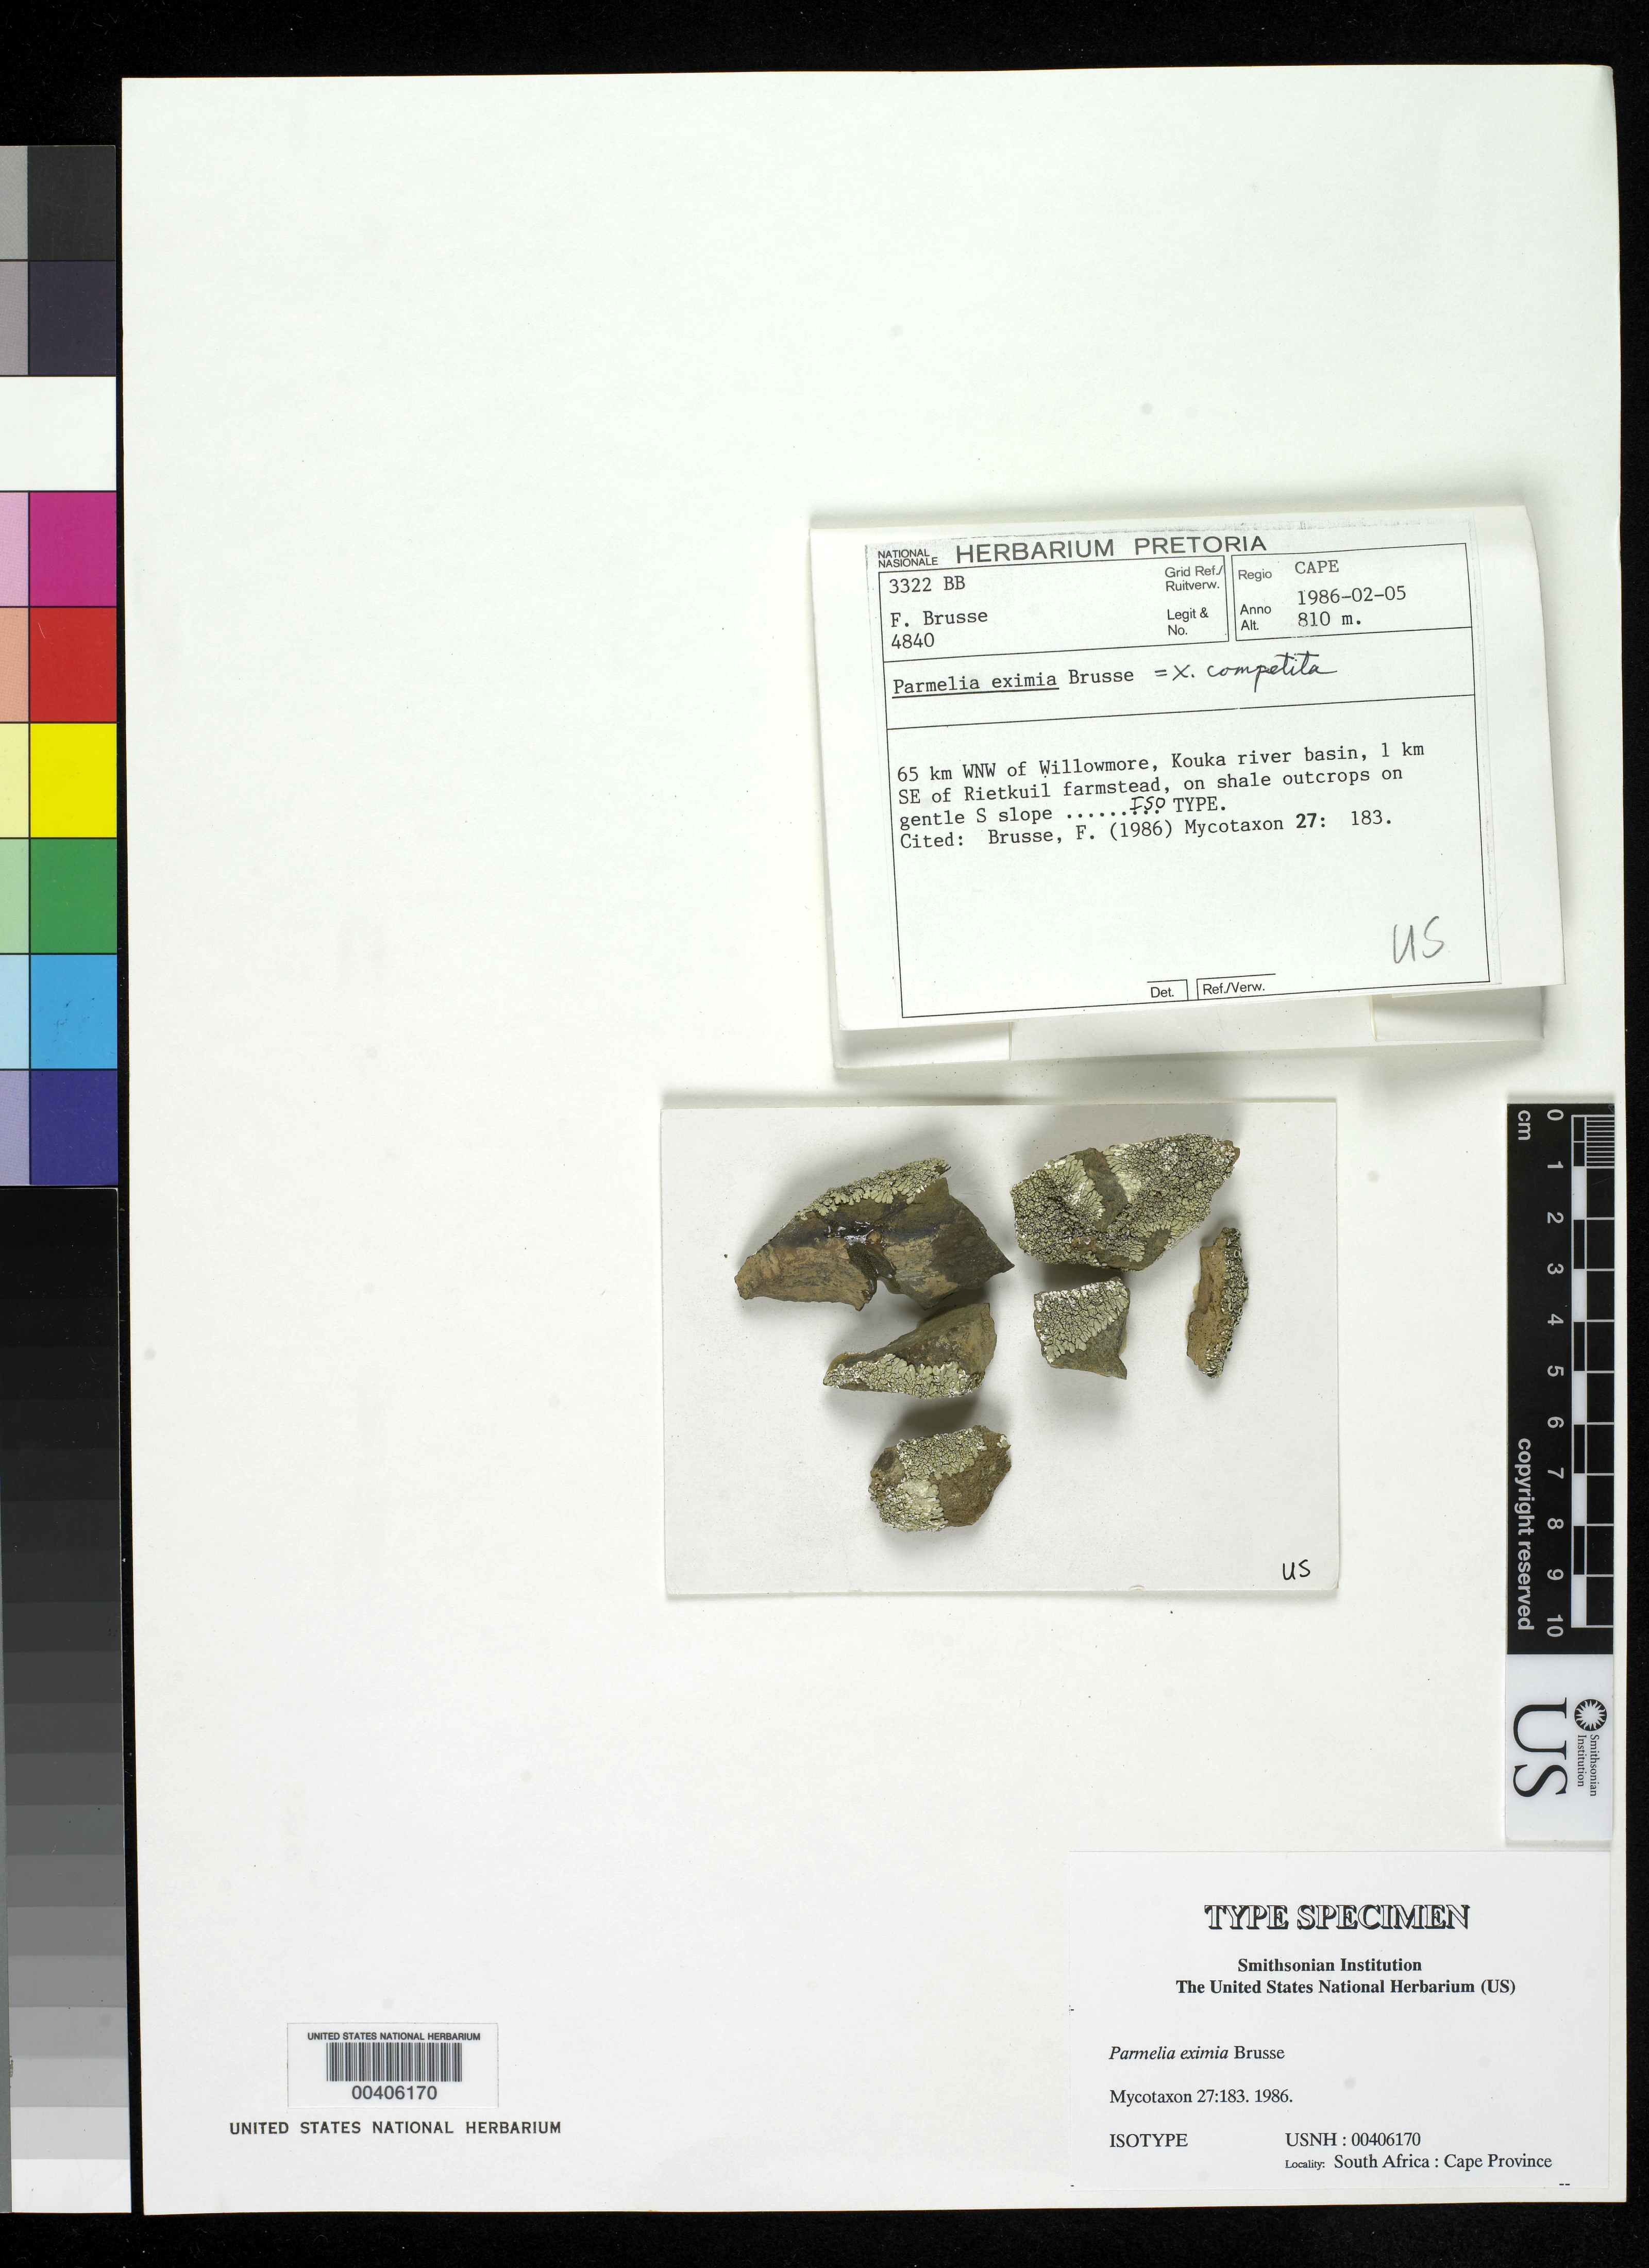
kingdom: Fungi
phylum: Ascomycota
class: Lecanoromycetes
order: Lecanorales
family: Parmeliaceae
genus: Parmelia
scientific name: Parmelia eximia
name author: Brusse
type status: Isotype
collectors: F. A. Brusse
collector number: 4840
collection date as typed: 05 Feb 1986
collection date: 1986-02-05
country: South Africa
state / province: Eastern Cape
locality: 65 km WNW of Willomore, Kouka River basin, 1 km SE of Rietkuil farmstead, shale outcrops on gentle S slope.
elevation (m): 810